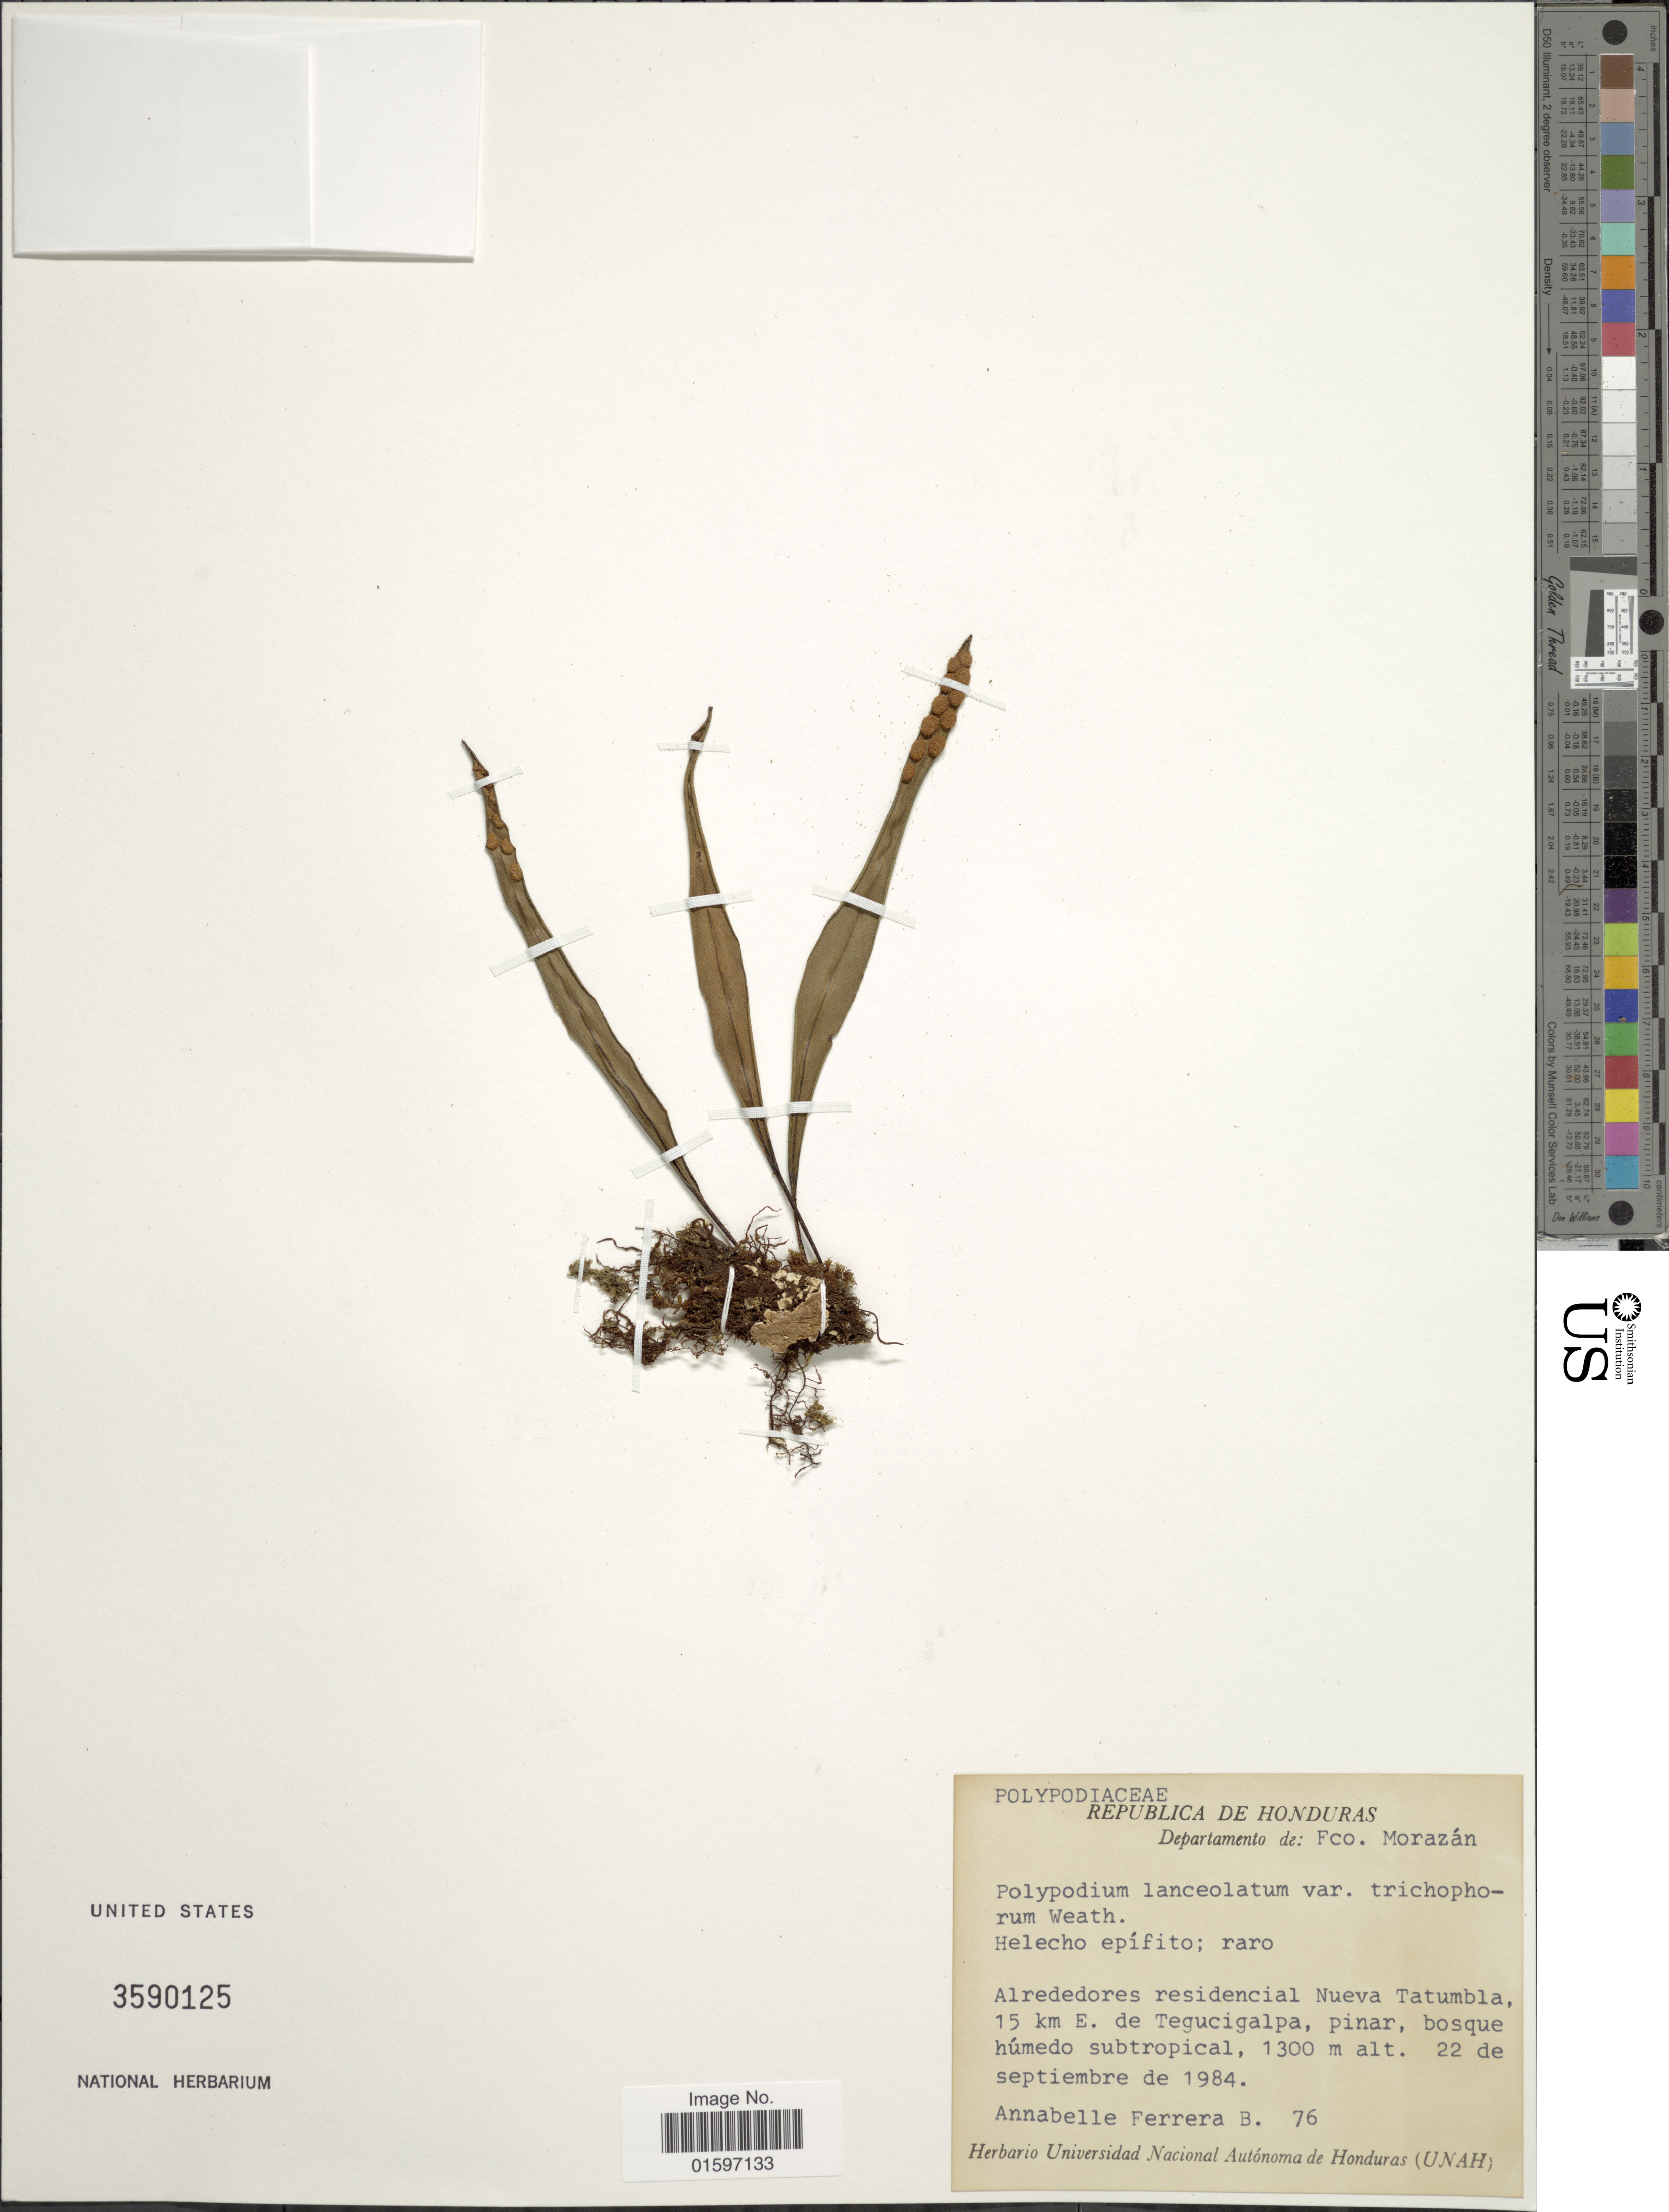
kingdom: Plantae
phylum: Tracheophyta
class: Polypodiopsida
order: Polypodiales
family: Polypodiaceae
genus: Pleopeltis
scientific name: Pleopeltis crassinervata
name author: (Fée) T. Moore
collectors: A. Ferrera B.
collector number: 76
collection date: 1984-09-22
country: Honduras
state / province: Fco. Morazán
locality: Republica de Honduras, Helecho epífito, alrededpres residencial Nueva Tatumbla, 15 km E. de Teguciglapa, pinar, bosque húmedo subtropical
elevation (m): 1300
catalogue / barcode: US 3590125